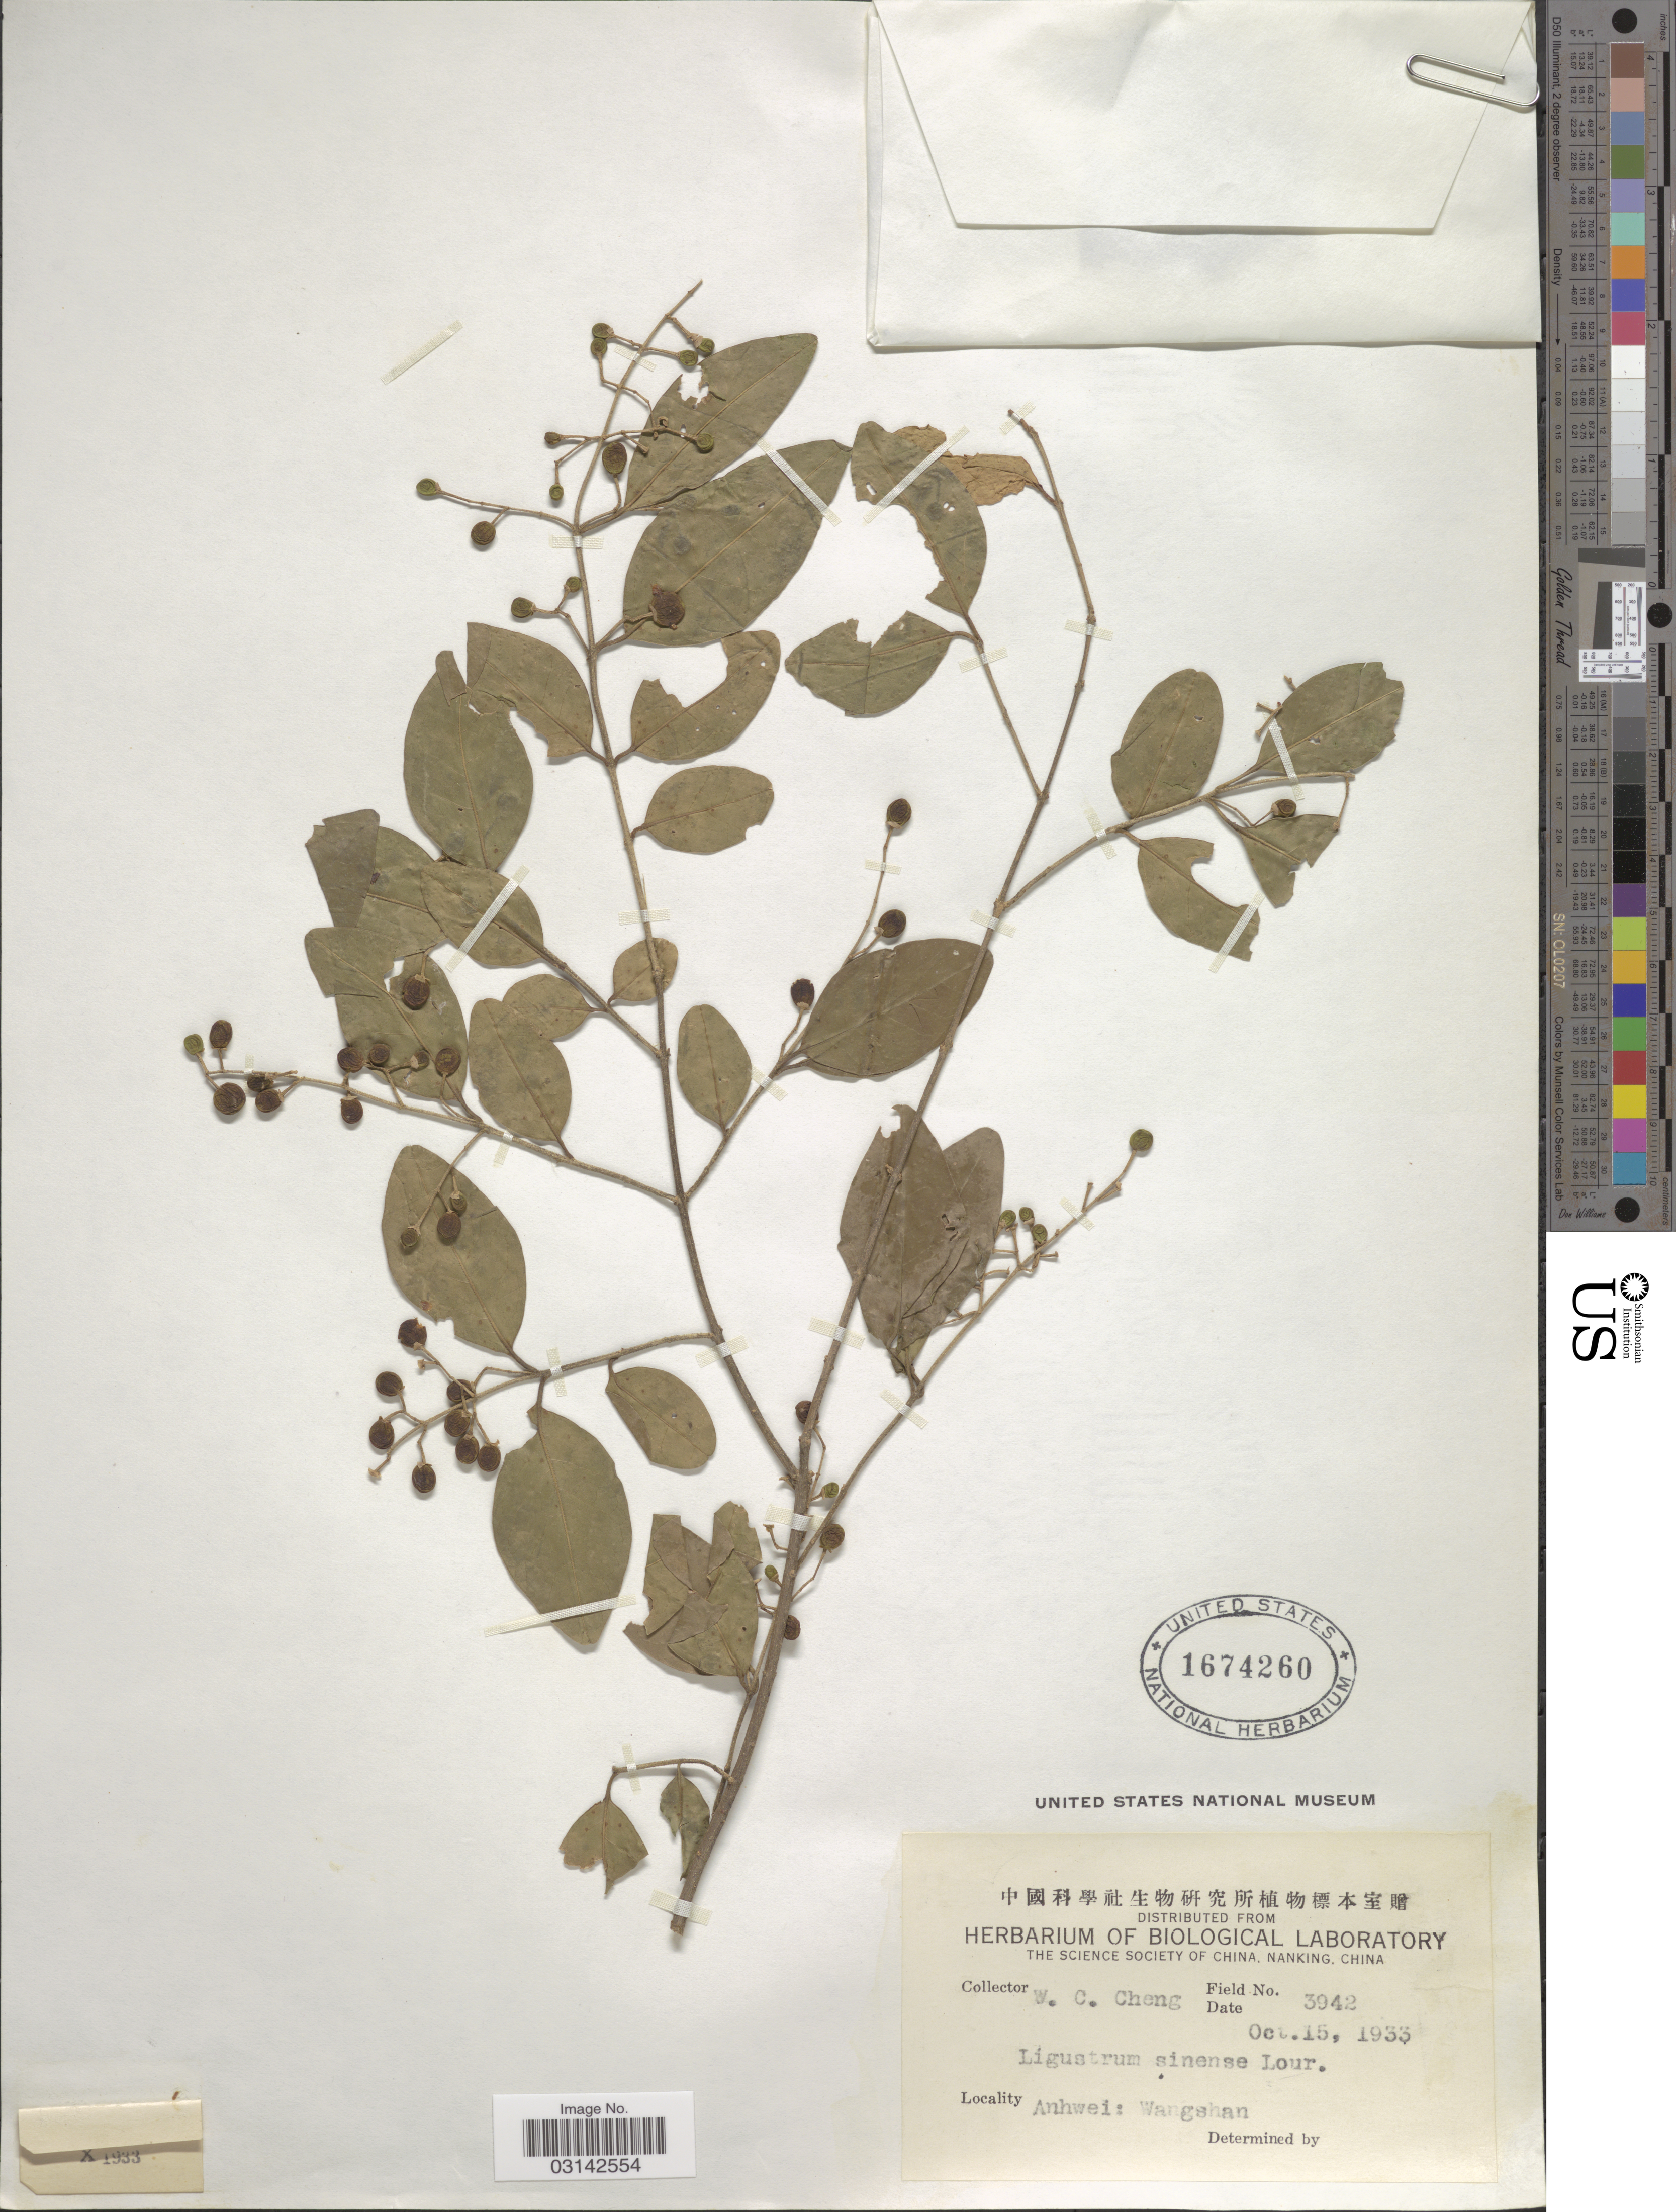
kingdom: Plantae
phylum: Tracheophyta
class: Magnoliopsida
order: Lamiales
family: Oleaceae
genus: Ligustrum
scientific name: Ligustrum sinense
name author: Lour.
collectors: W. C. Cheng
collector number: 3942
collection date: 1933-10-15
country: China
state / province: Anhui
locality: Anhwei: Wangshan.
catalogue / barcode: US 1674260